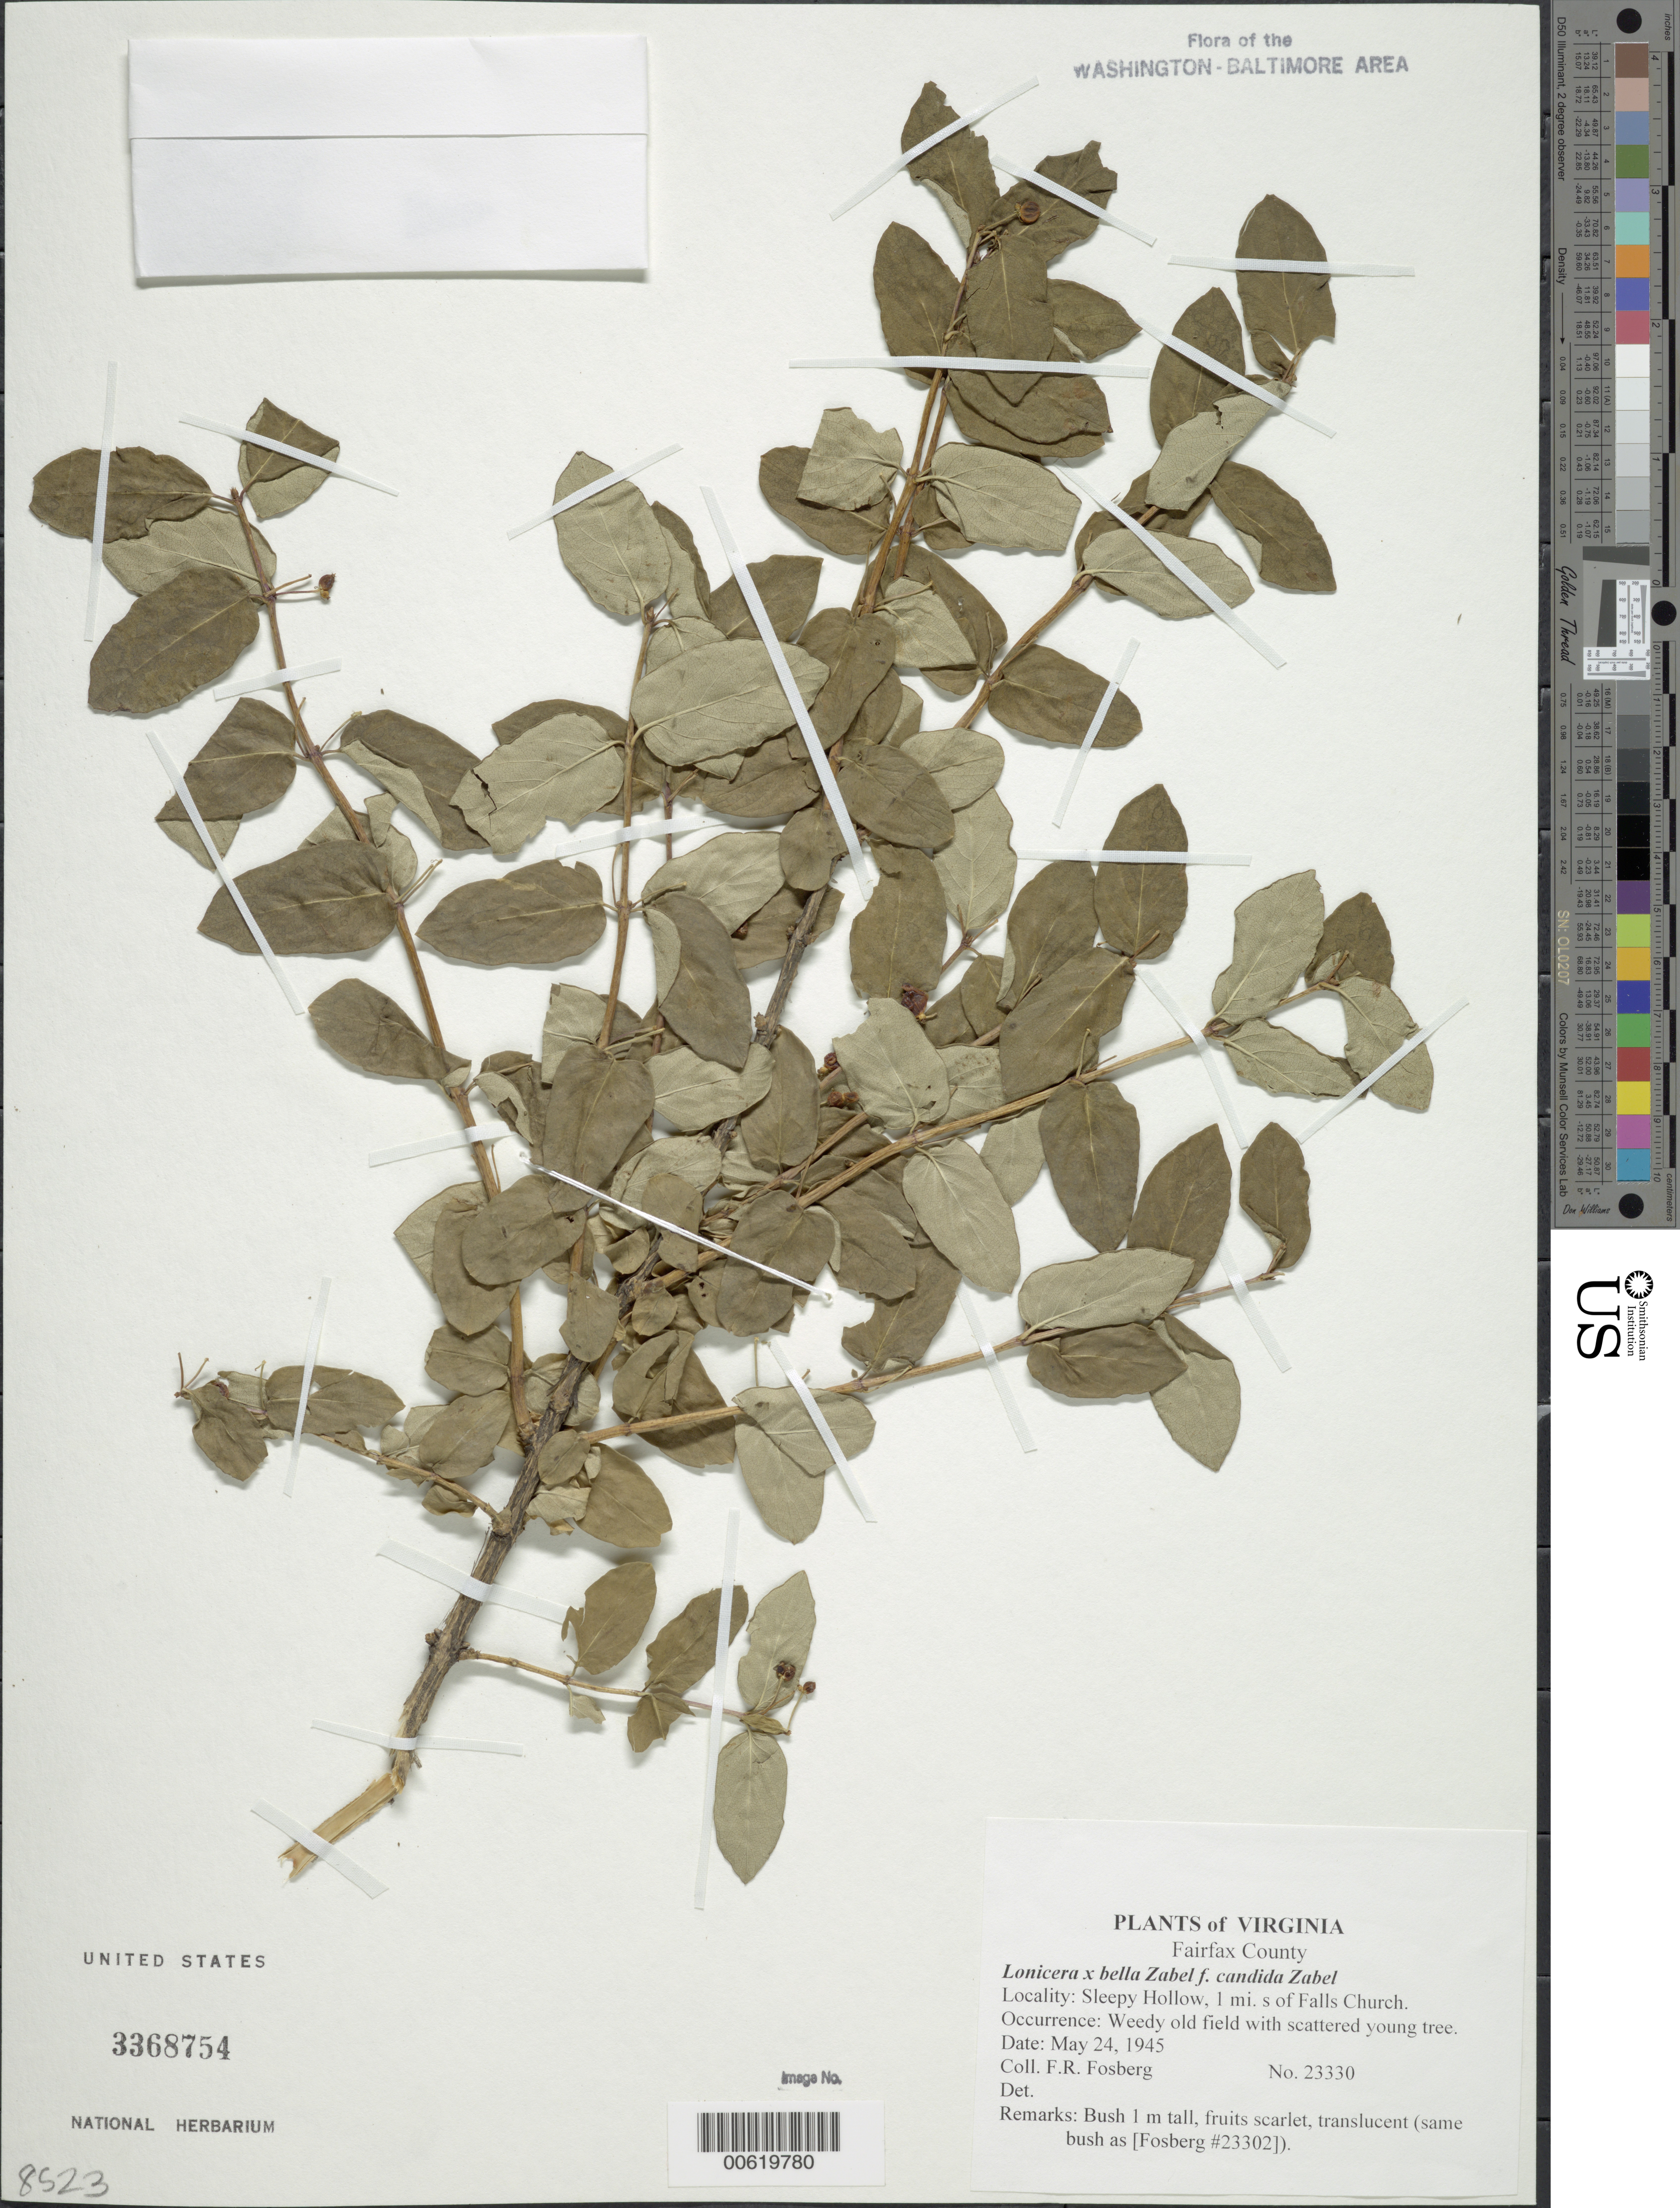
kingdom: Plantae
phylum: Tracheophyta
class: Magnoliopsida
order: Dipsacales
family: Caprifoliaceae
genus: Lonicera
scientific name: Lonicera x bella f. candida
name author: Zabel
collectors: F. R. Fosberg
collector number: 23330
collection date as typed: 24 May 1945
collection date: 1945-05-24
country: United States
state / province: Virginia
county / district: Fairfax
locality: Sleepy Hollow, 1 mi. S of Falls Church.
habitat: Weedy old field with scattered young tree.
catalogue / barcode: US 3368754